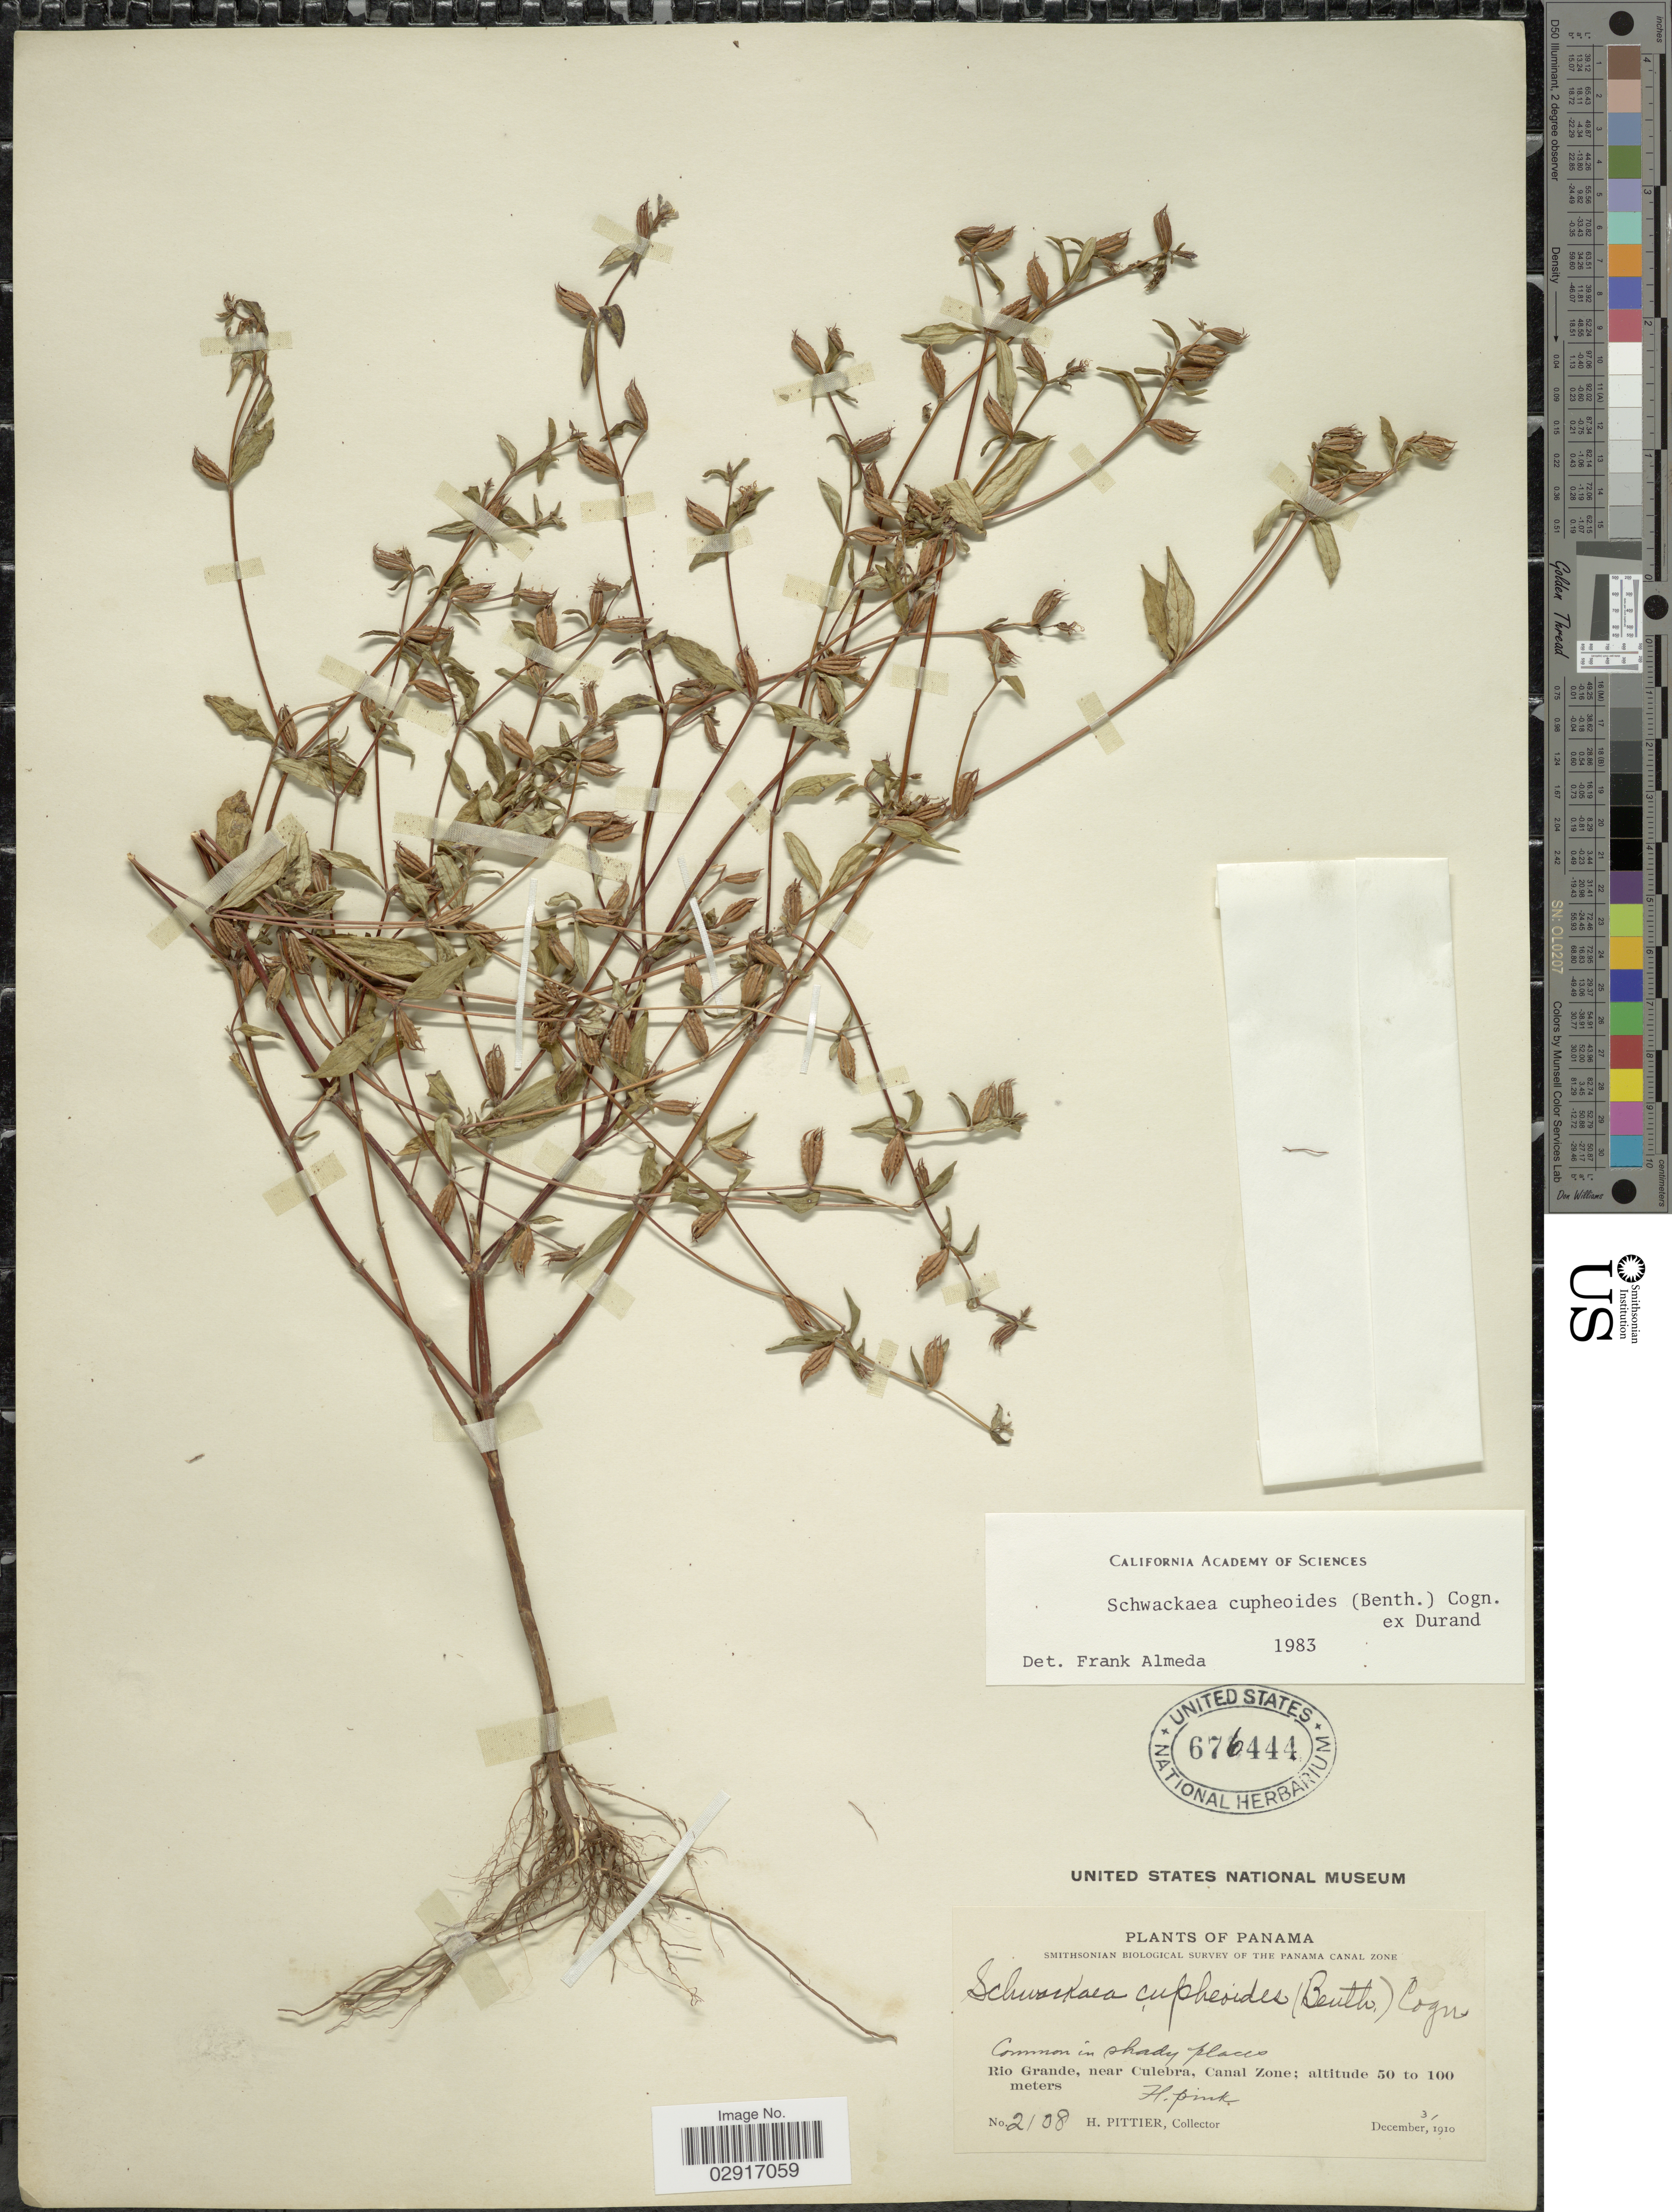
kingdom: Plantae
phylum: Tracheophyta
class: Magnoliopsida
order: Myrtales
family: Melastomataceae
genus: Schwackaea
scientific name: Schwackaea cupheoides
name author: (Benth.) Cogn.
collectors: H. F. Pittier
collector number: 2108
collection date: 1910-12-31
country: Panama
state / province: Colón / Panamá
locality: Rio Grande, near Culebra, Canal Zone.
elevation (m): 50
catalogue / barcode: US 676444